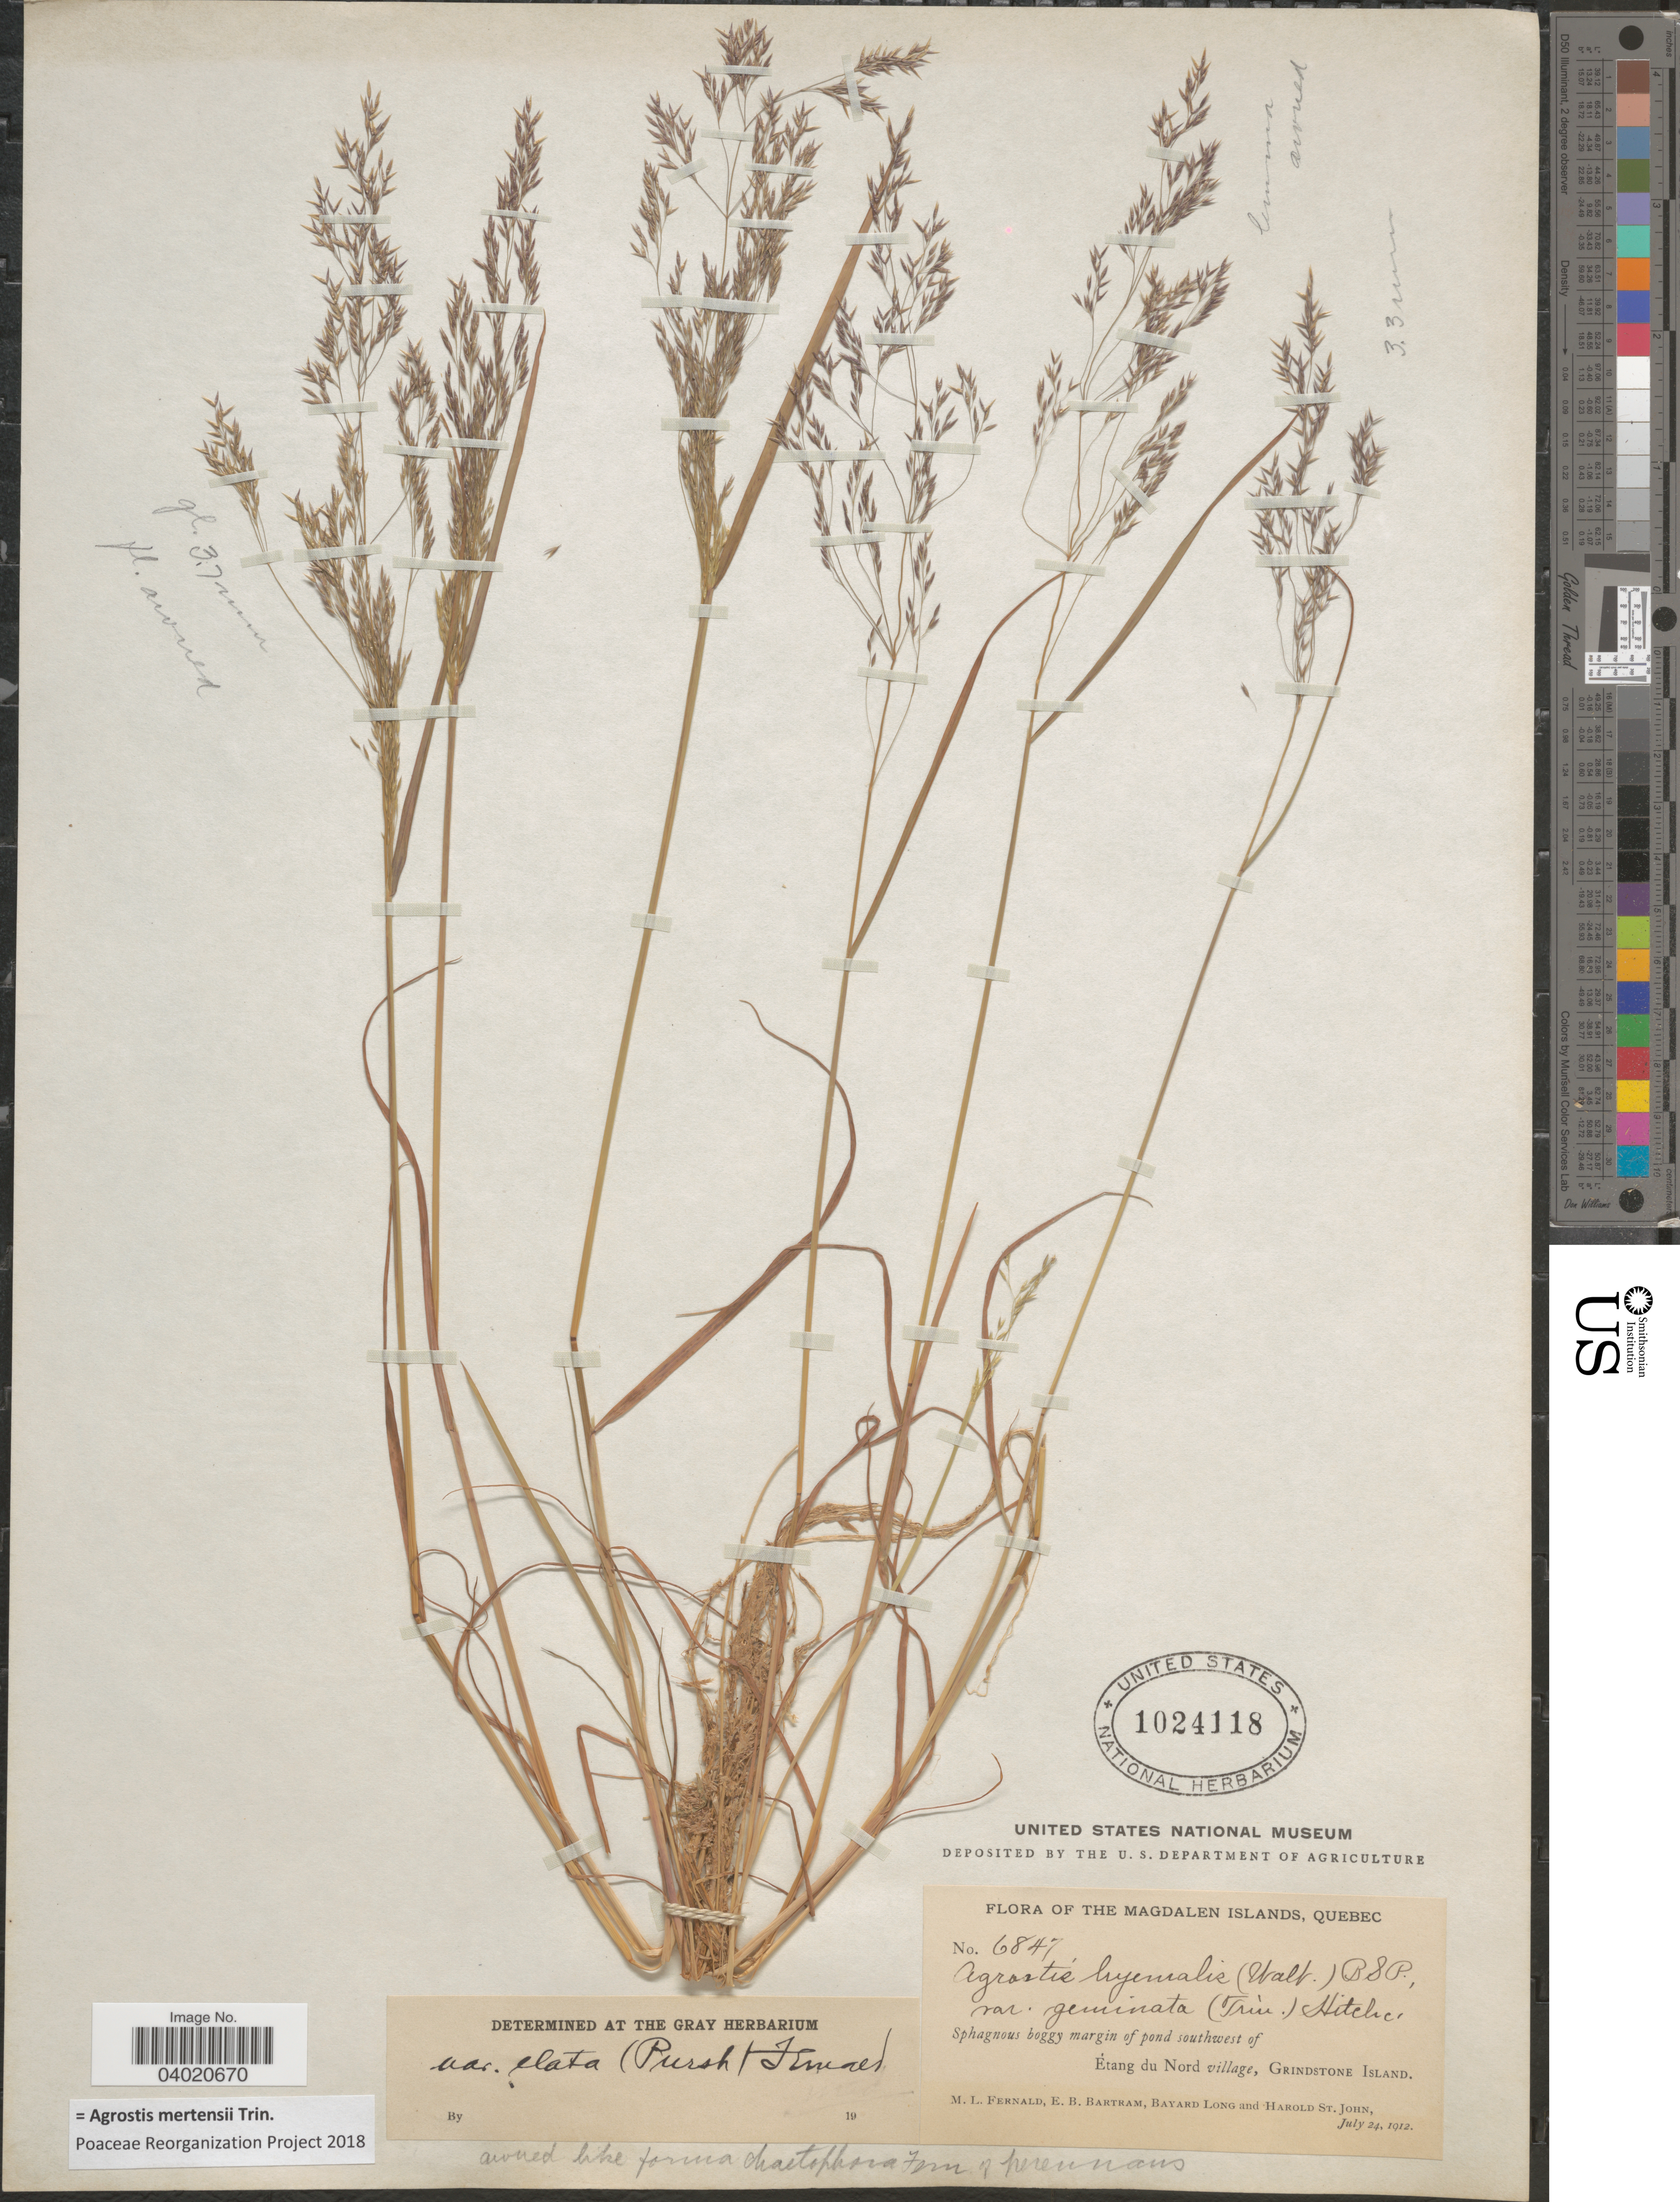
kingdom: Plantae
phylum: Tracheophyta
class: Liliopsida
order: Poales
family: Poaceae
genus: Agrostis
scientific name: Agrostis mertensii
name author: Trin.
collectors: M. L. Fernald, E. B. Bartram, B. Long & H. St. John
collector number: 6847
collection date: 1912-07-24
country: Canada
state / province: Quebec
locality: The Magdalen Islands. Sphagnous boggy margin of pond southwest of Étang du Nord village, Grindstone Island.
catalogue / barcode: US 1024118